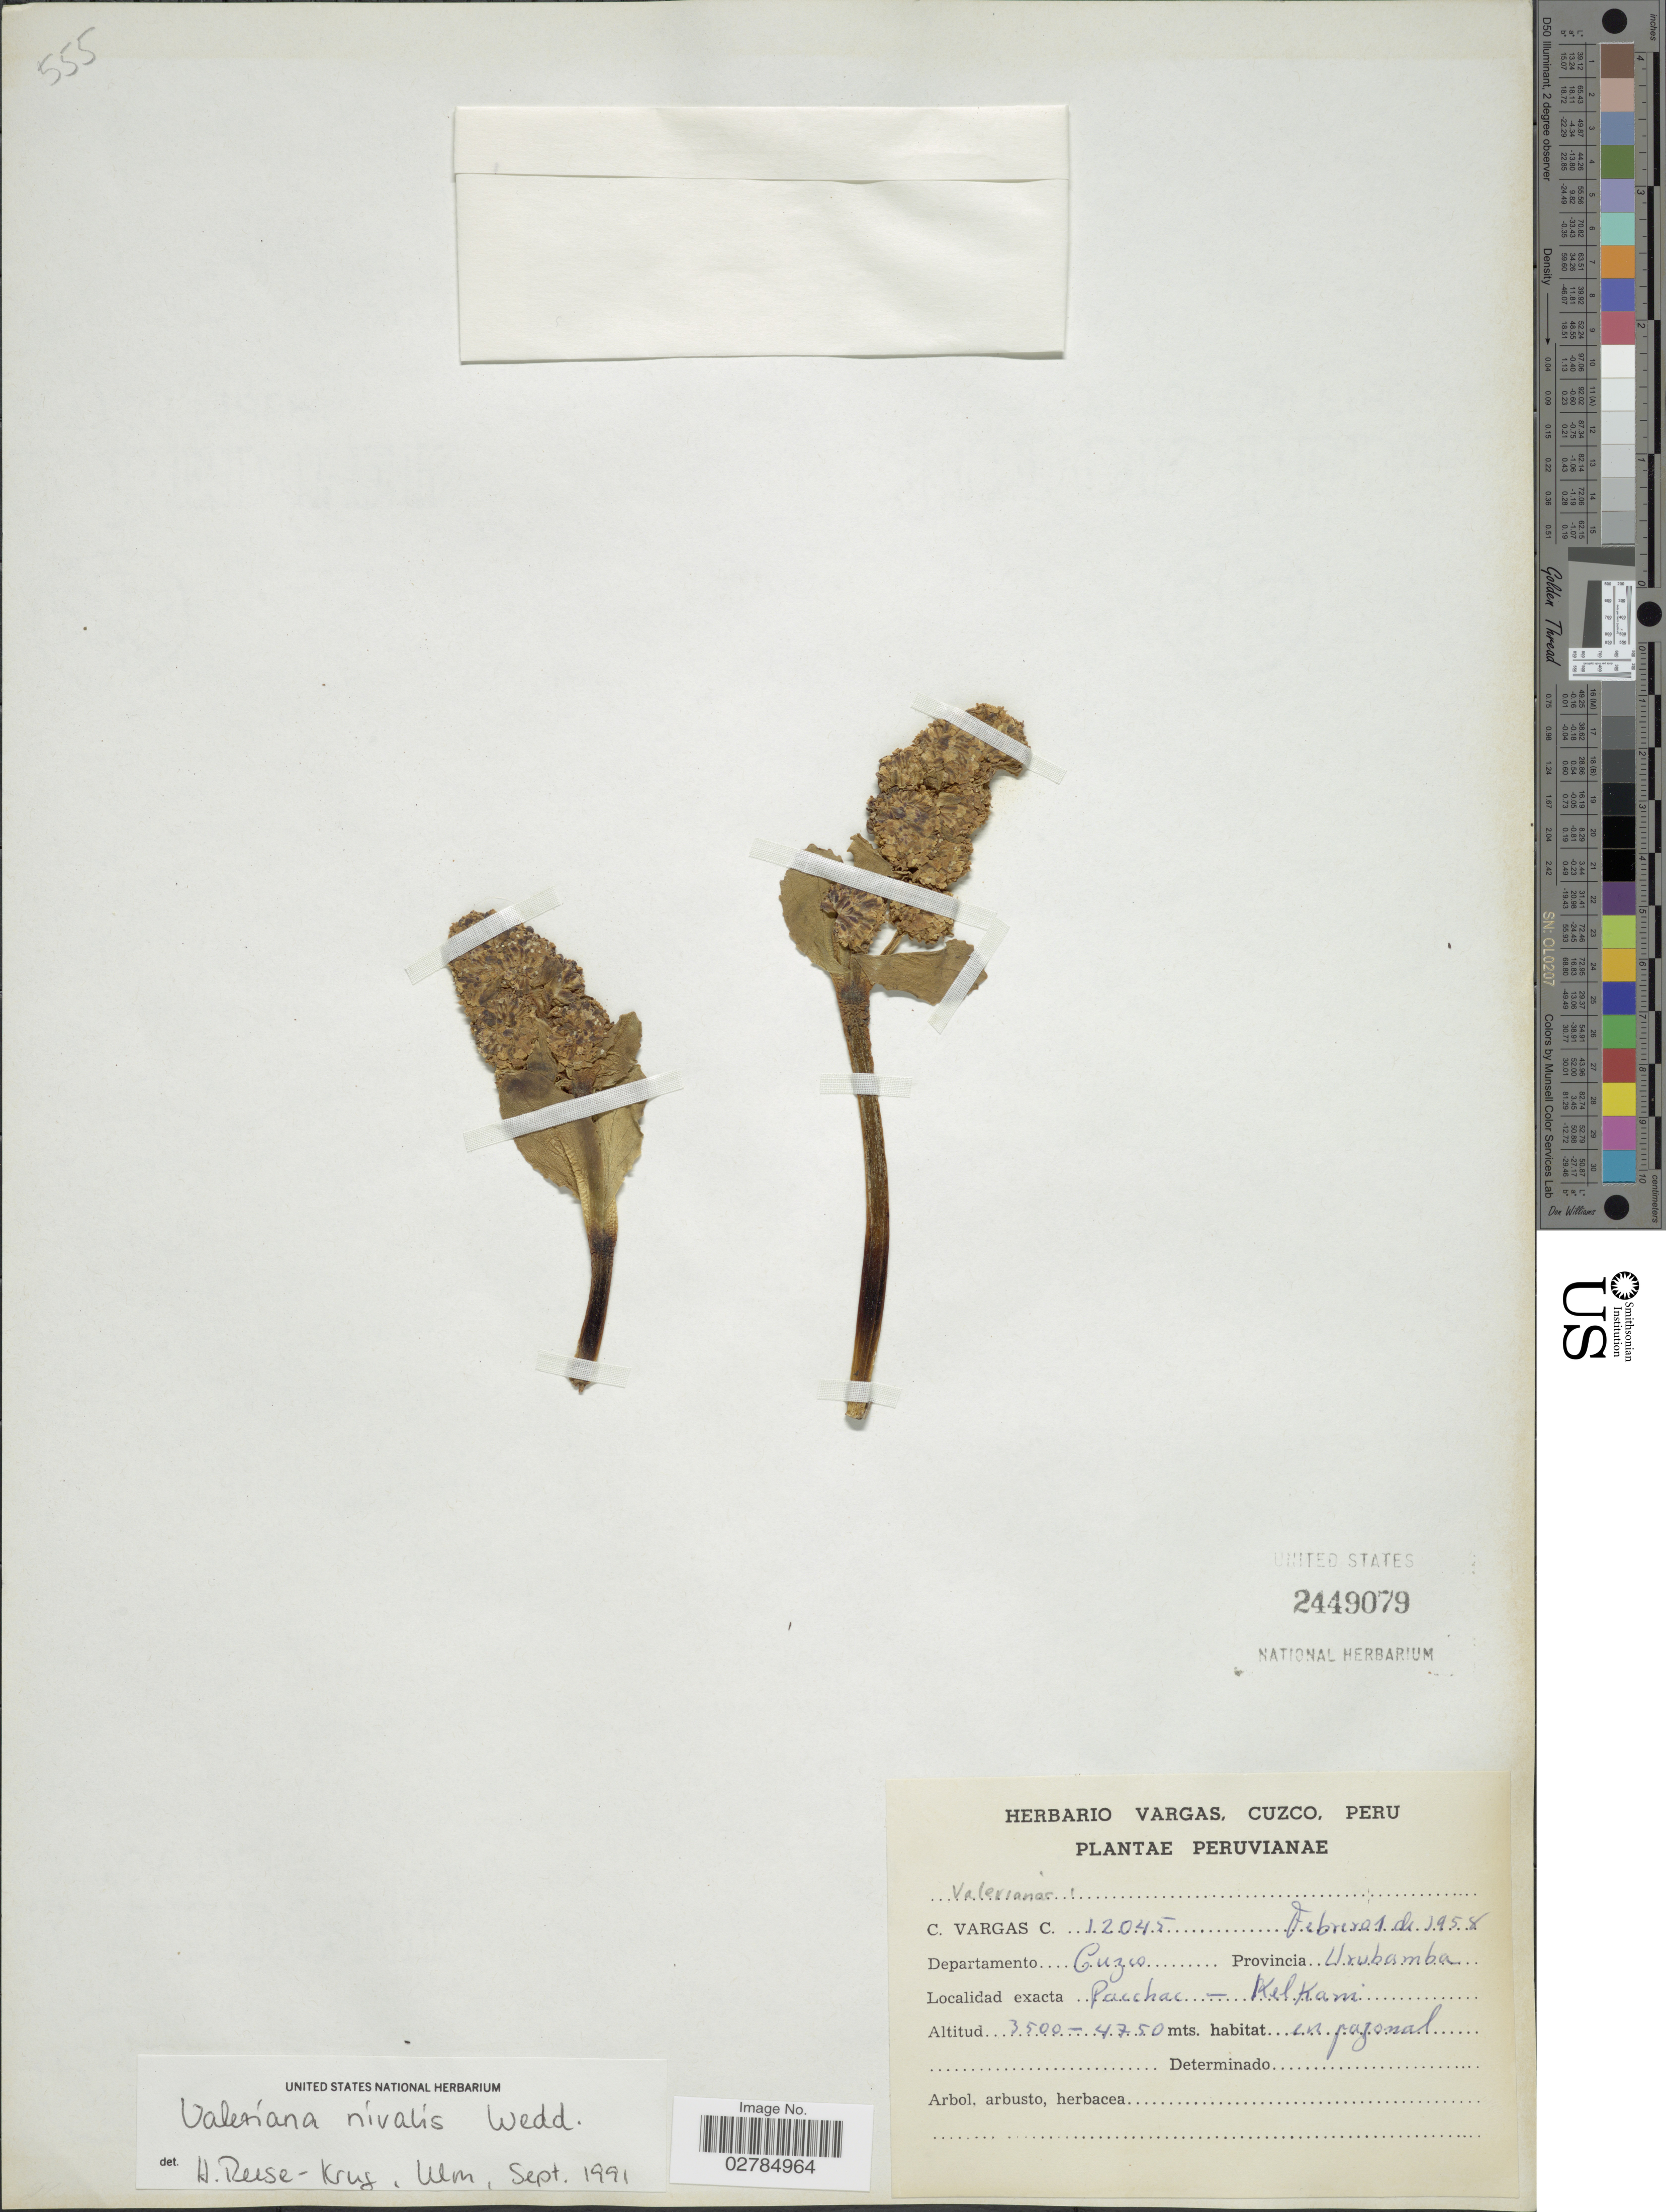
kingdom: Plantae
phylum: Tracheophyta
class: Magnoliopsida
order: Dipsacales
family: Caprifoliaceae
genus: Valeriana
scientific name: Valeriana nivalis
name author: Wedd.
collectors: C. Vargas Calderón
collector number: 12045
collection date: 1958-02-01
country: Peru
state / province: Cusco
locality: Departamento Cuzco. Provincia Urubamba. Pacchac - Kelkari [interpreted]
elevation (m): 3500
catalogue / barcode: US 2449079